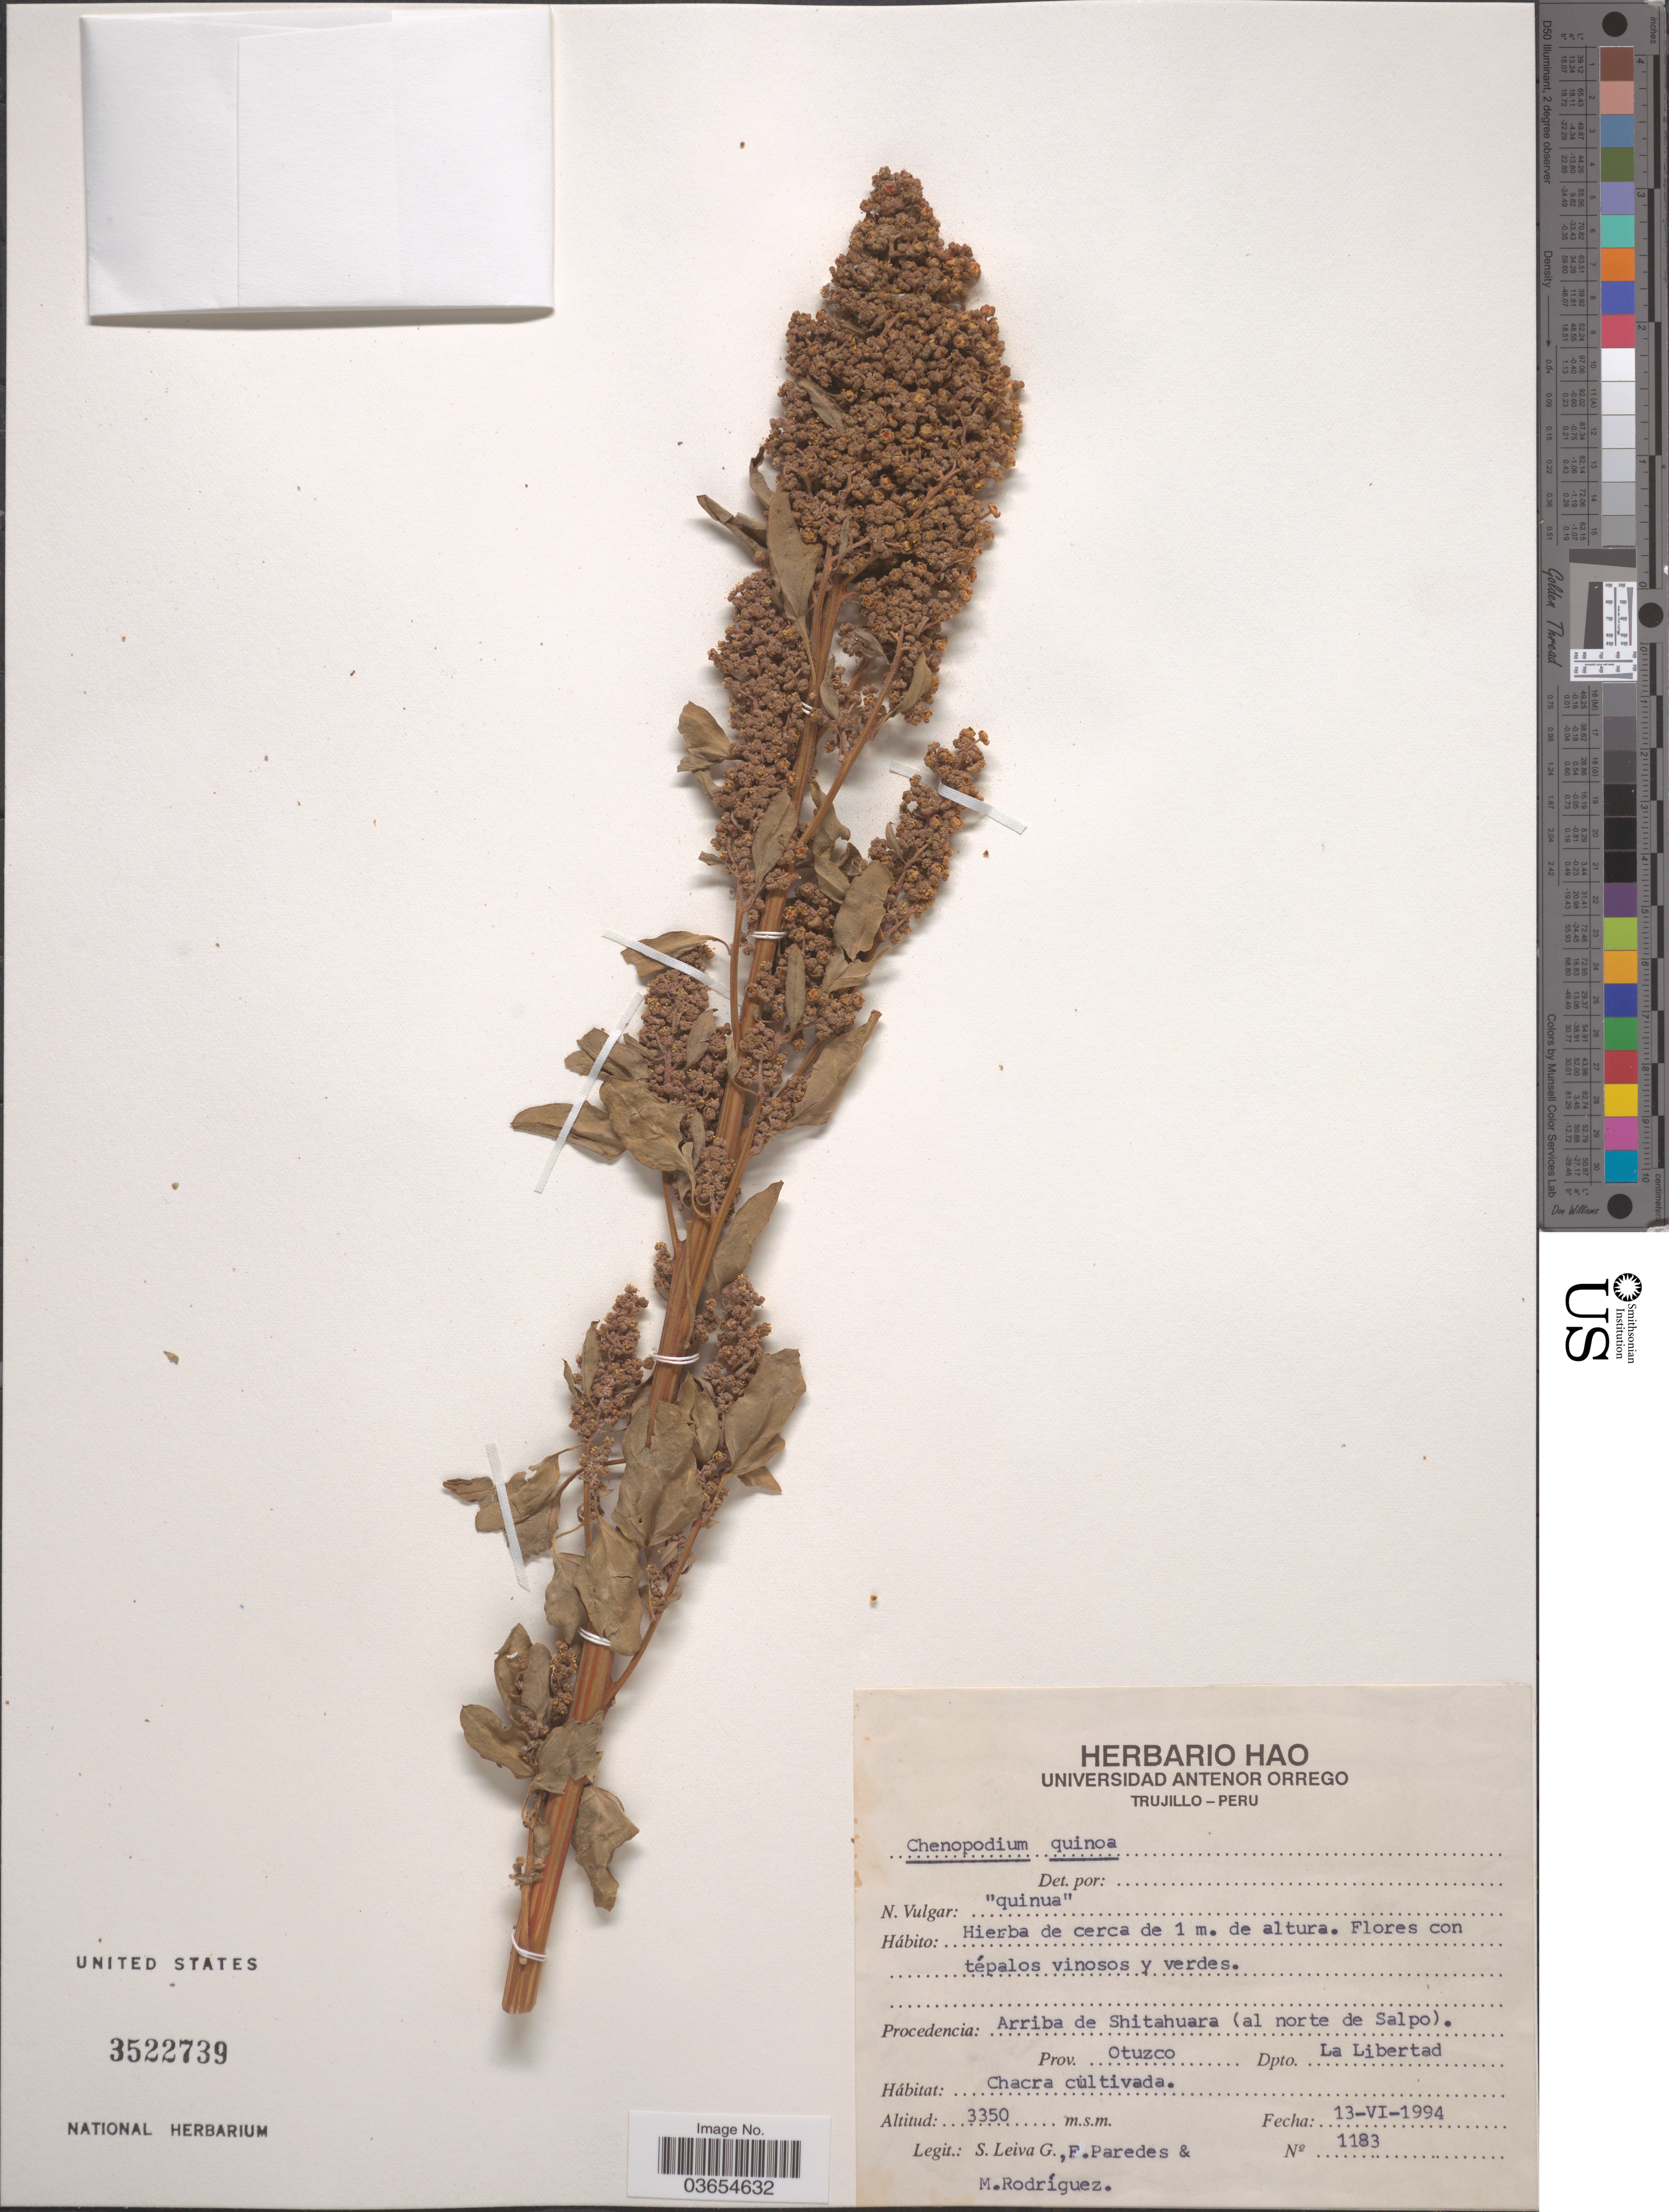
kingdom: Plantae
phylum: Tracheophyta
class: Magnoliopsida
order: Caryophyllales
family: Amaranthaceae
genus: Chenopodium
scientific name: Chenopodium quinoa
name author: Willd.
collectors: S. Levia G, F. Paredes & M. Rodríguez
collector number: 1183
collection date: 1994-06-13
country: Peru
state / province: La Libertad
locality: Arriba de Shitahuara (al norte de Salpo). Prov. Otuzco. Dpto. La Libertad. Chacra.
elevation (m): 3350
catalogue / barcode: US 3522739